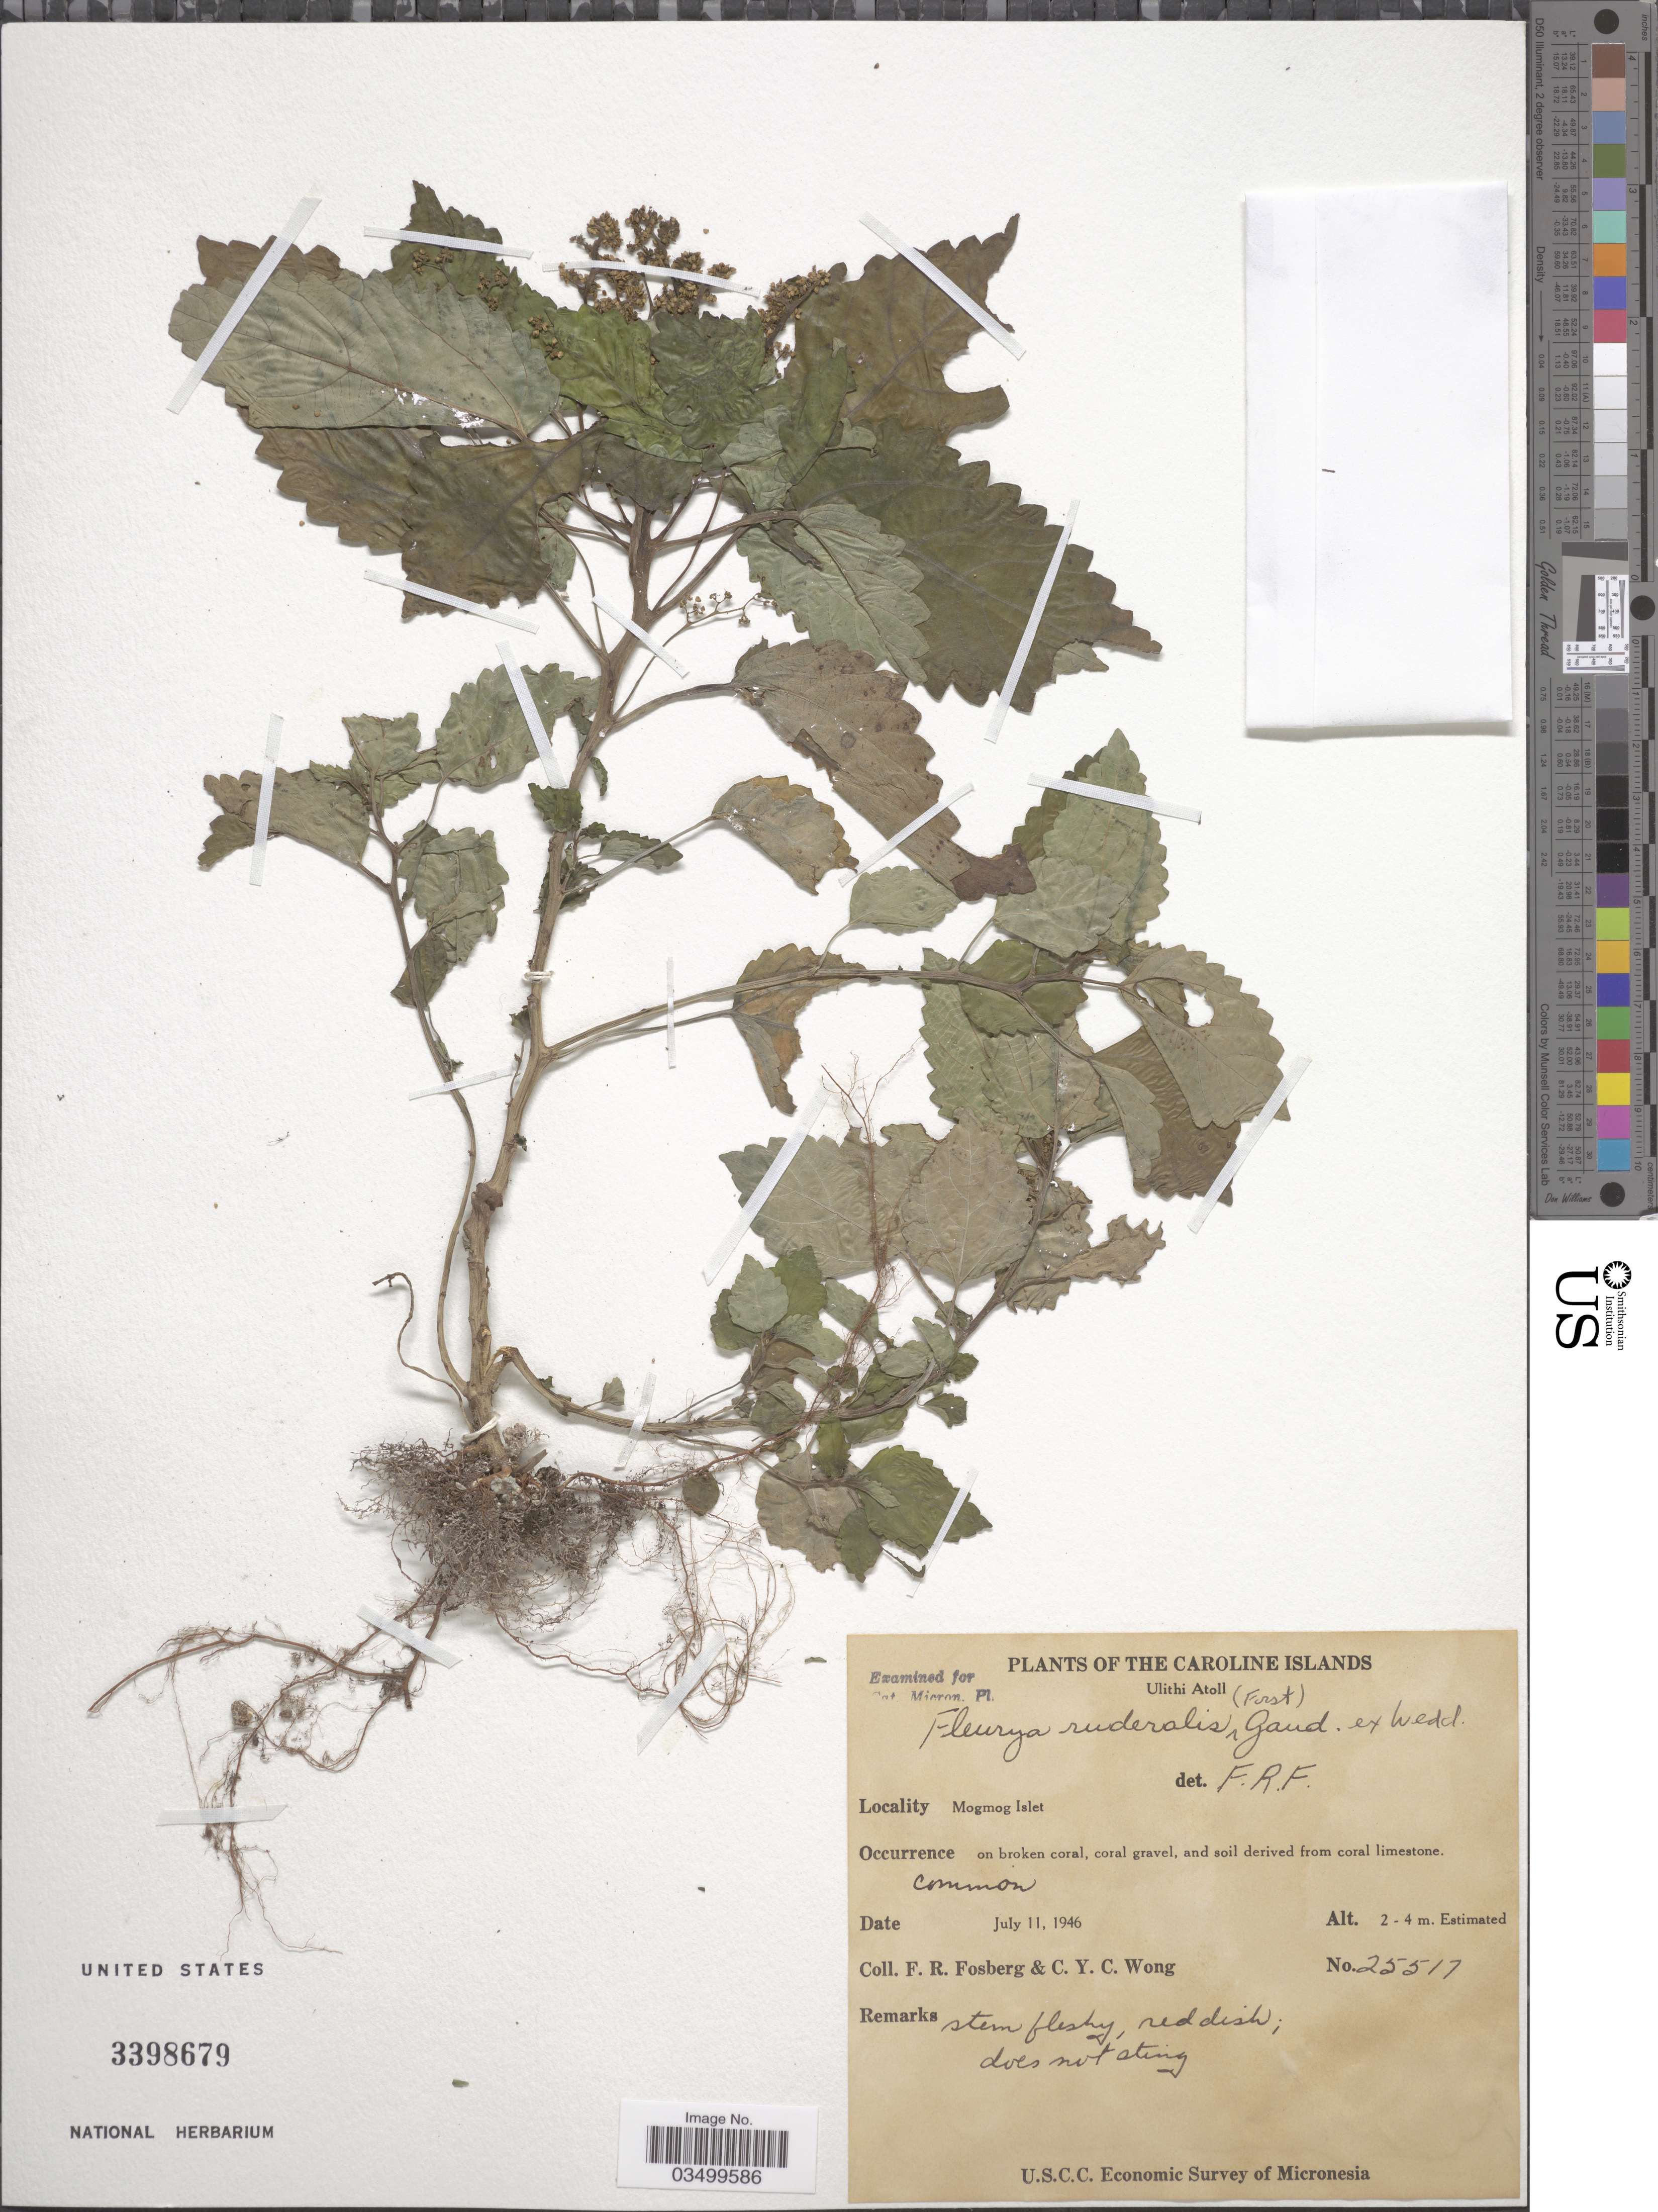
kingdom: Plantae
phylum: Tracheophyta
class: Magnoliopsida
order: Rosales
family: Urticaceae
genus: Laportea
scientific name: Laportea ruderalis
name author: (G. Forst.) Chew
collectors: F. R. Fosberg & C. Y. C. Wong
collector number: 25517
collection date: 1946-07-11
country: Micronesia, Federated States of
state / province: Yap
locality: Caroline Islands. Ulithi Atoll. Mogmog Islet.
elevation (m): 2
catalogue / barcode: US 3398679